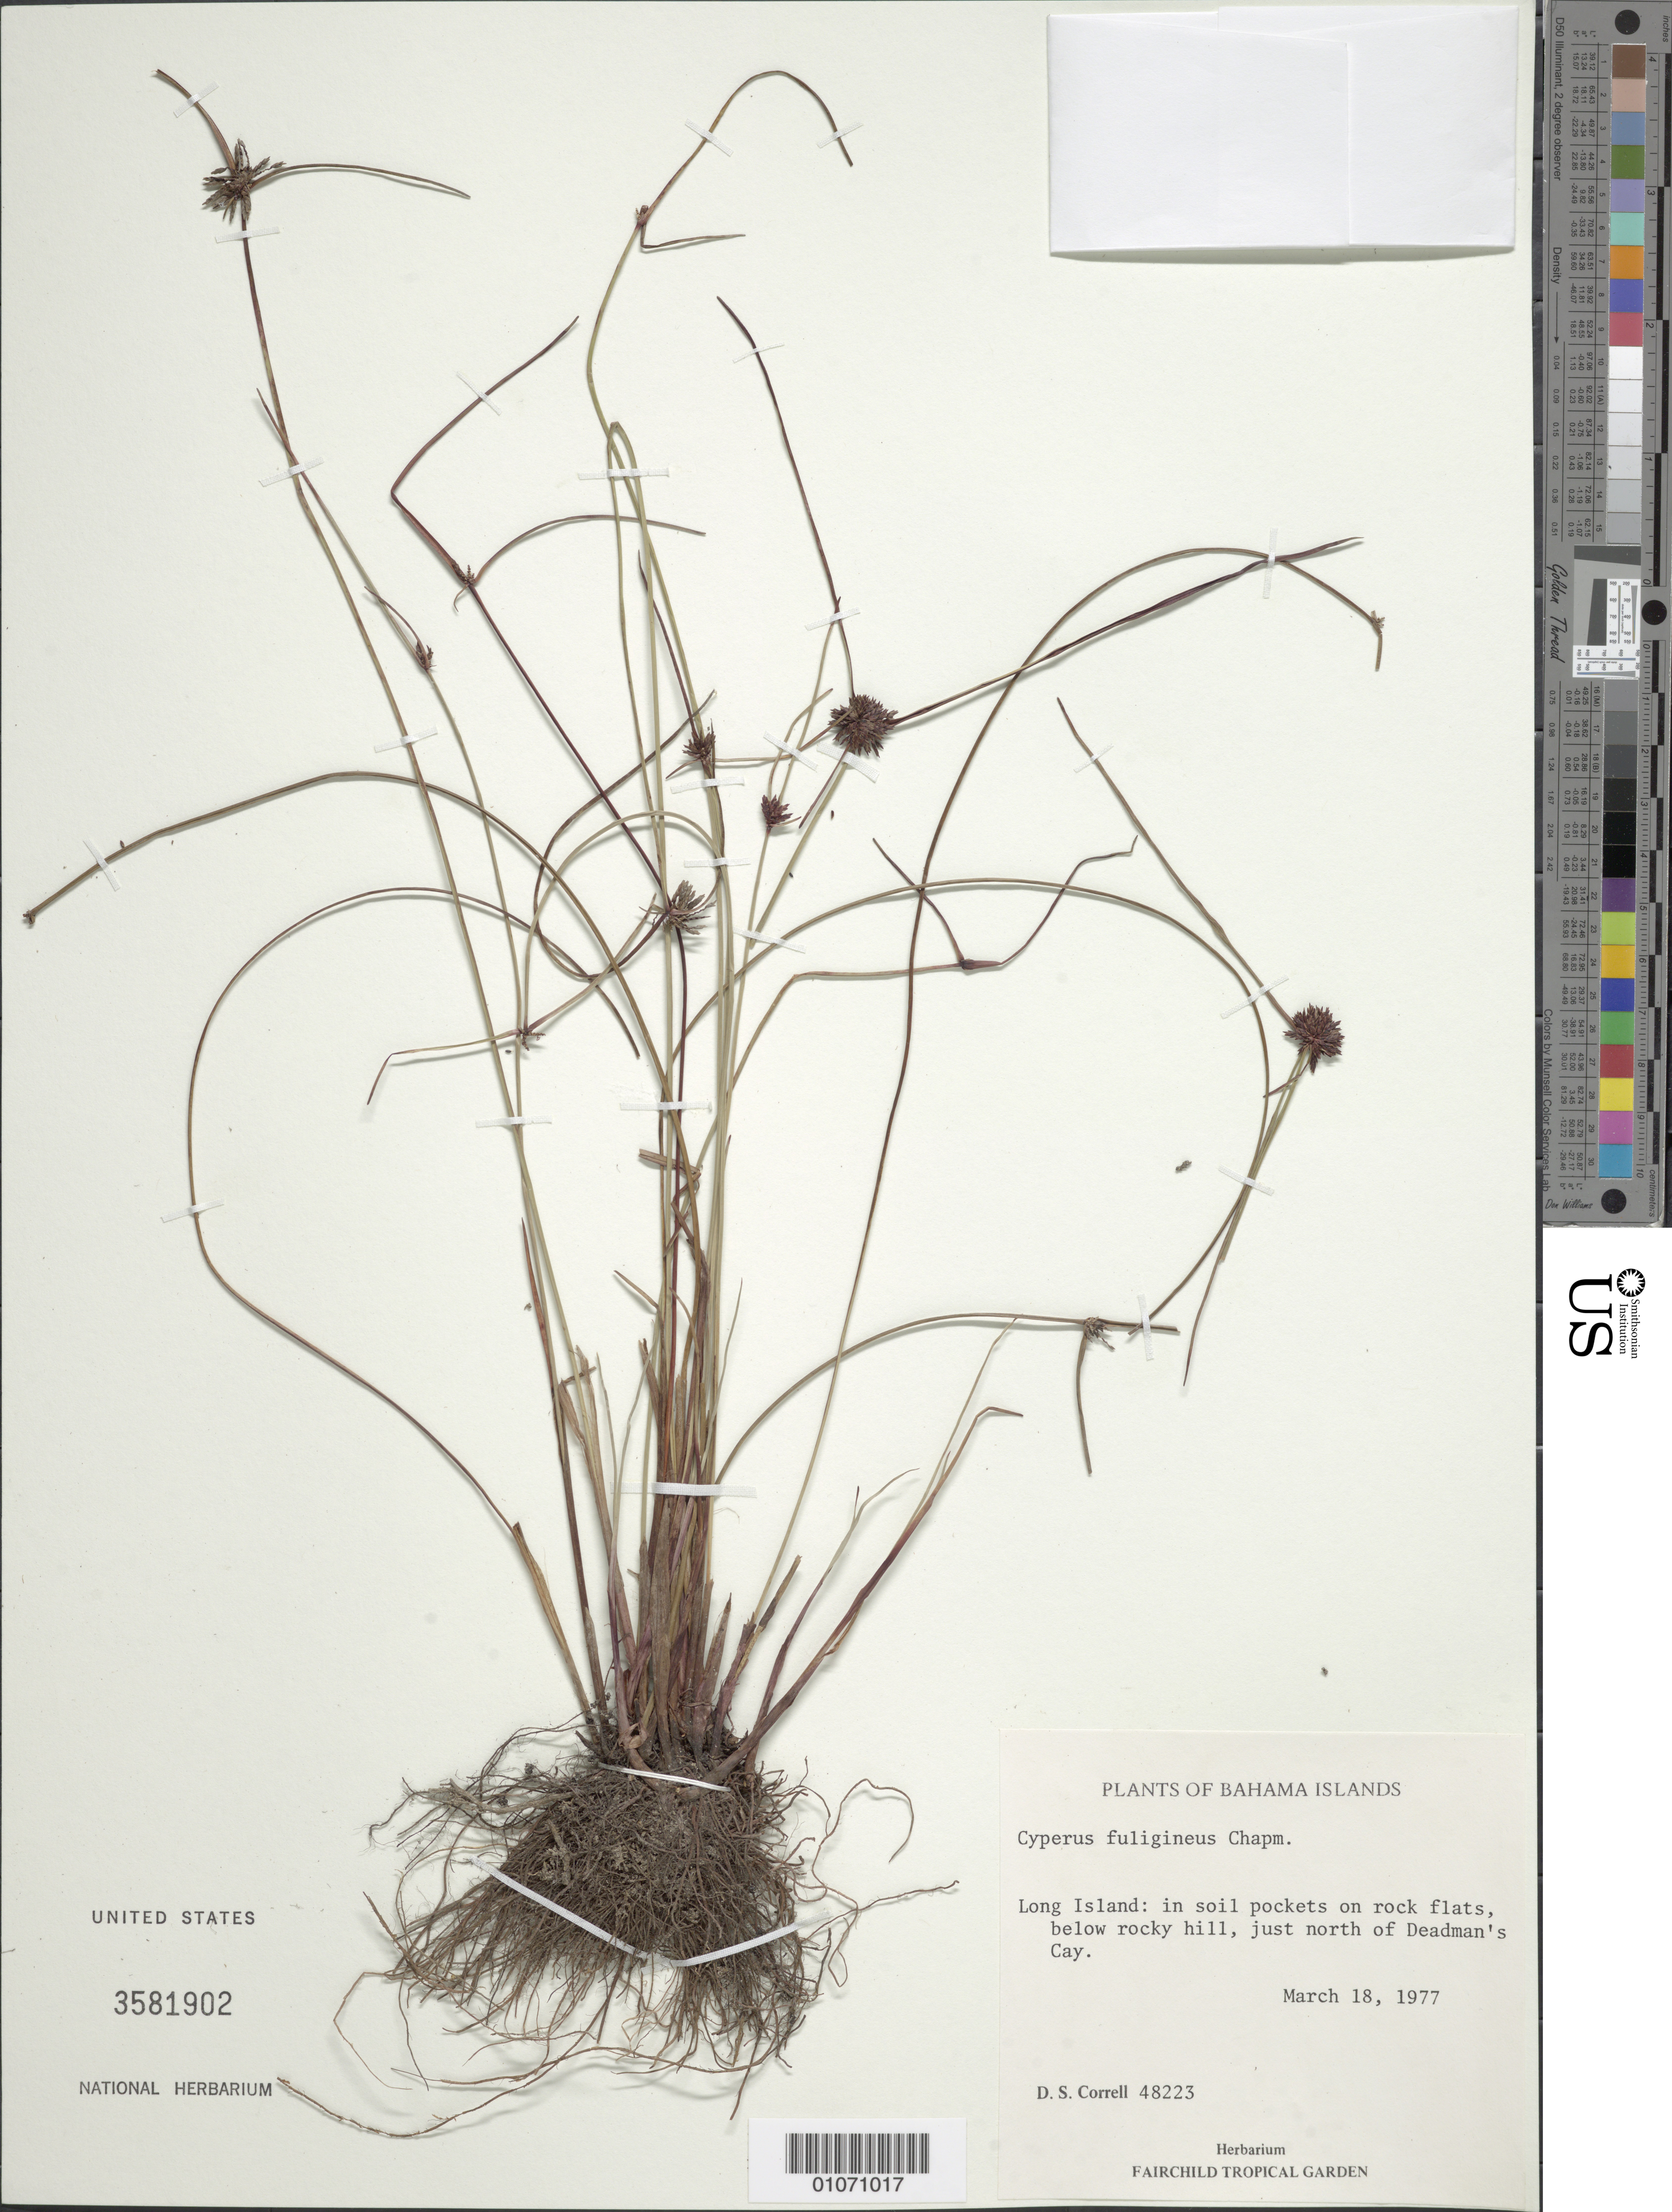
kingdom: Plantae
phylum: Tracheophyta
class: Liliopsida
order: Poales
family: Cyperaceae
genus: Cyperus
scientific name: Cyperus fuligineus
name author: Chapm.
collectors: D. S. Correll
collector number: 48223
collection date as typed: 18 Mar 1977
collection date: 1977-03-18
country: Bahamas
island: Long I.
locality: Deadman's Cay, just N of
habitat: In soil pockets on rock flats, below rocky hill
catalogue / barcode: US 3581902